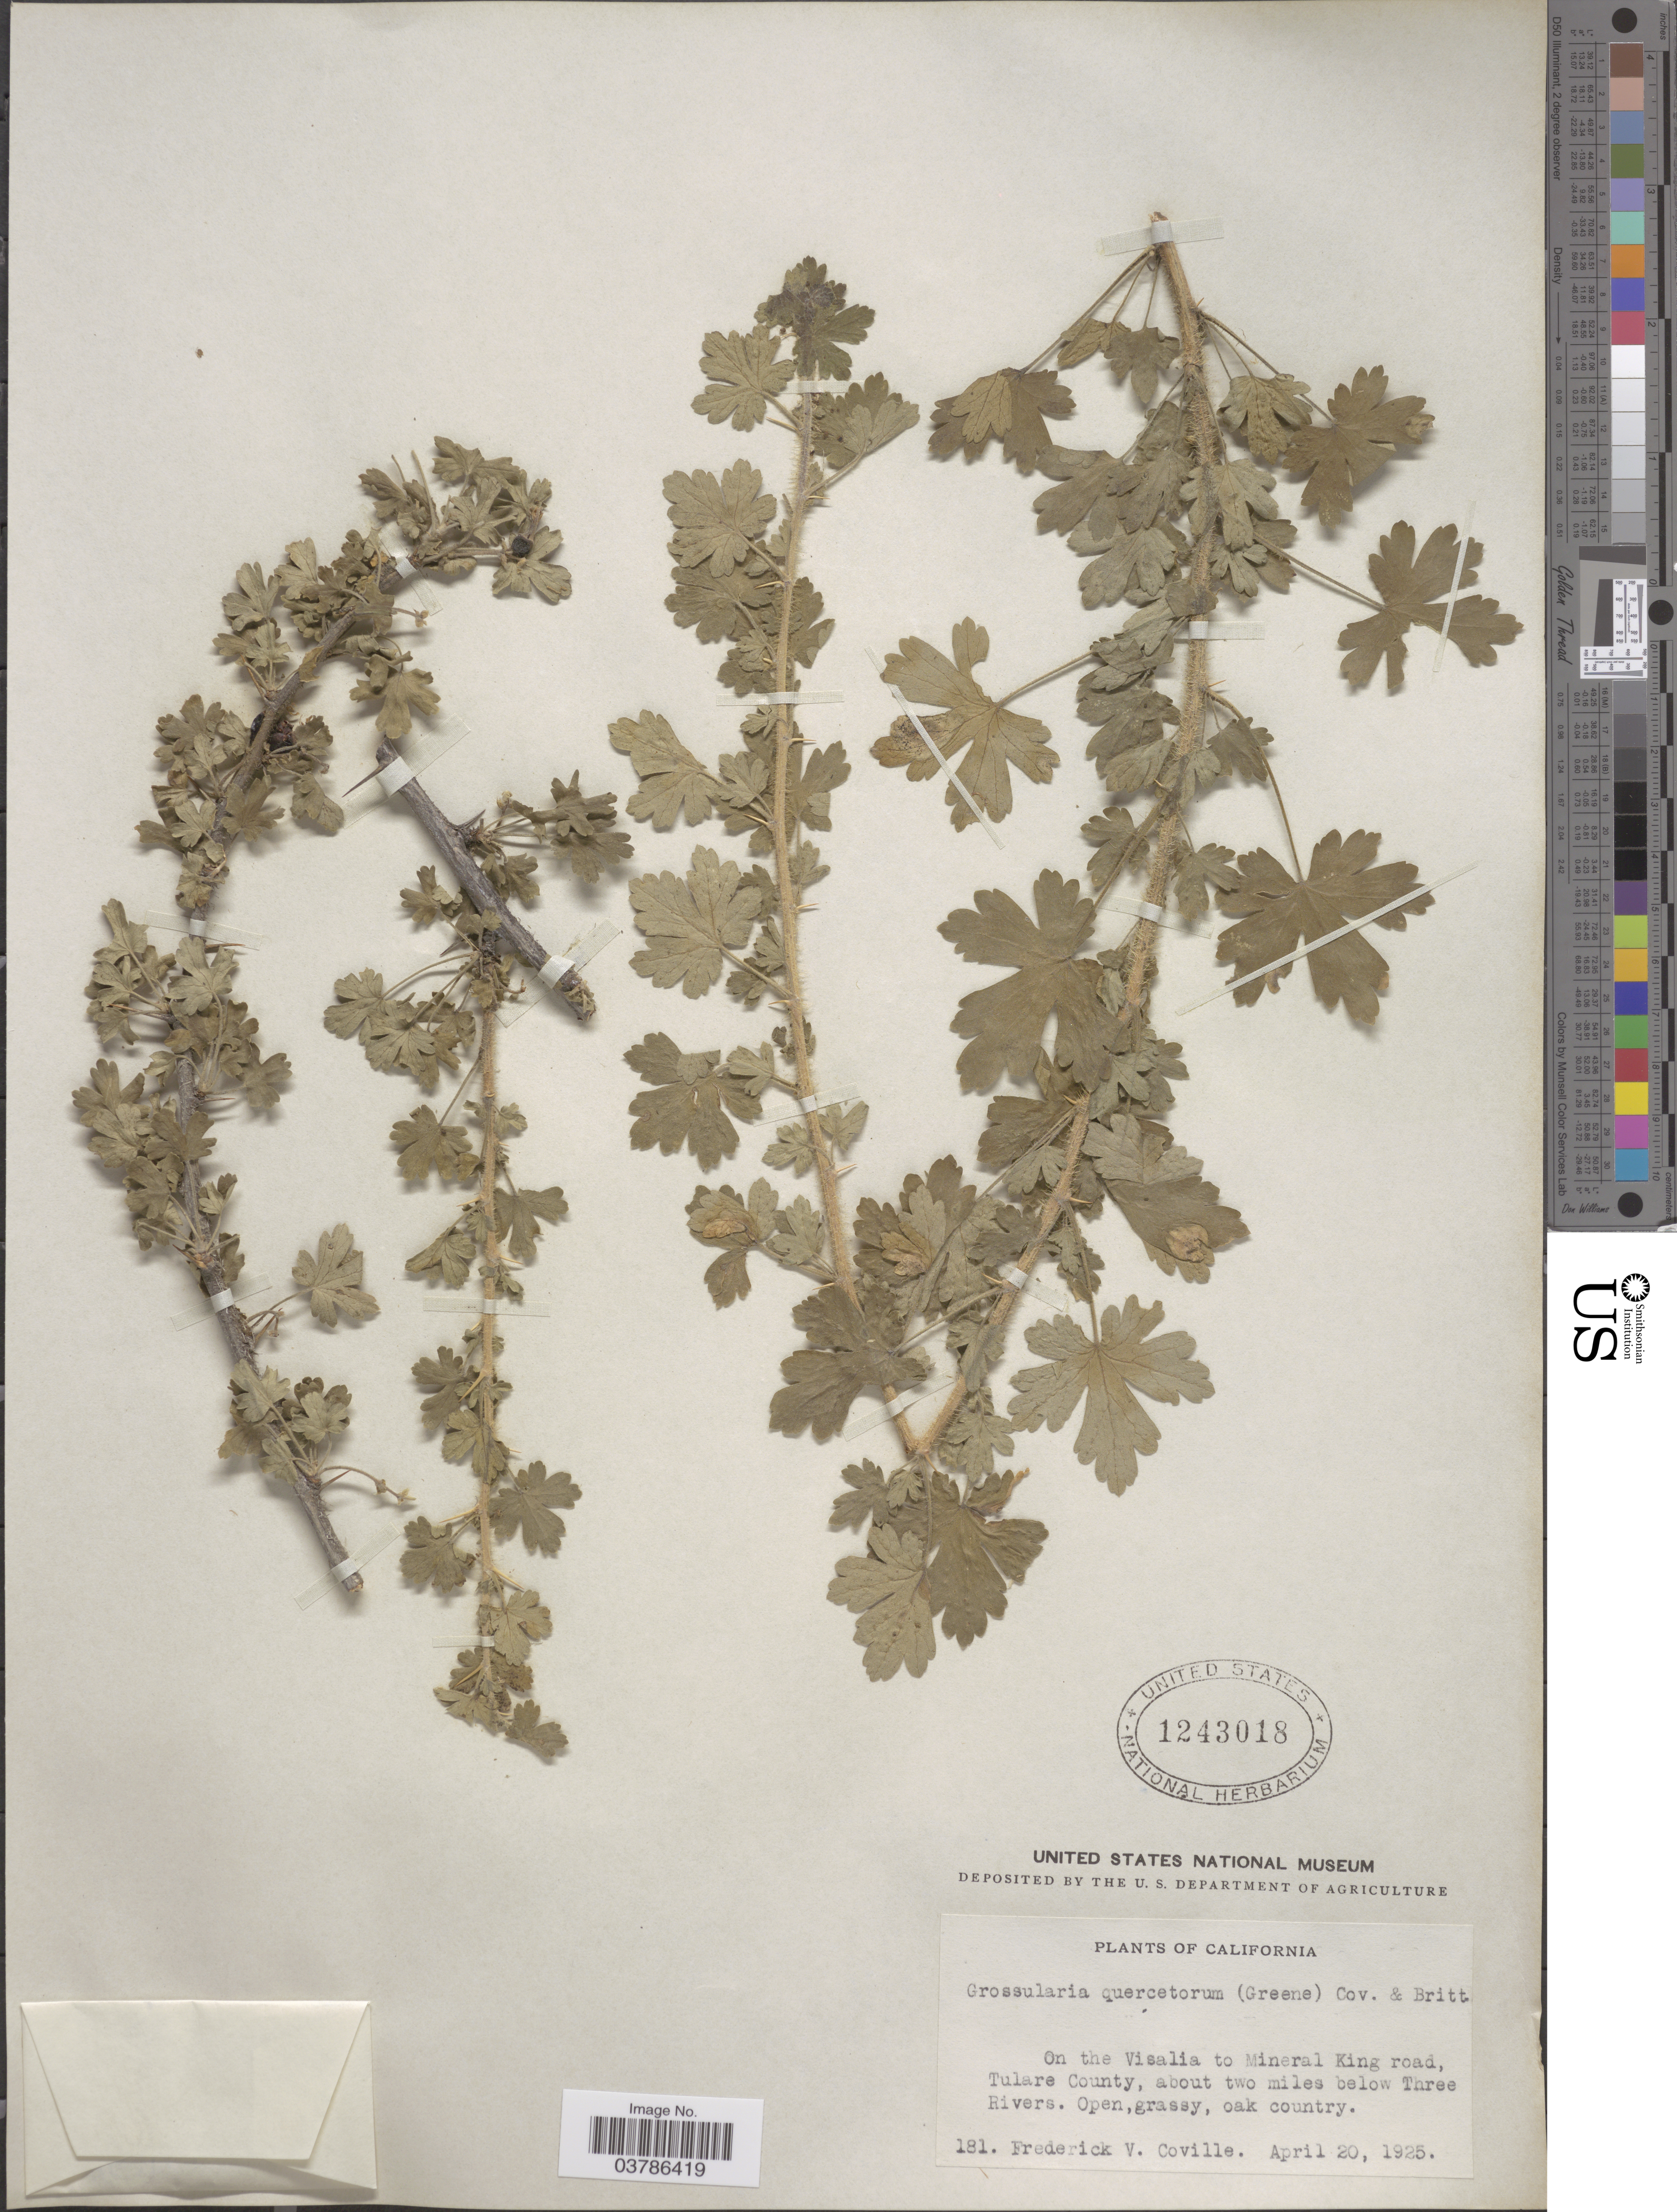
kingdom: Plantae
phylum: Tracheophyta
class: Magnoliopsida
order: Saxifragales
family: Grossulariaceae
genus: Ribes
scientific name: Ribes quercetorum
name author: Greene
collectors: F. V. Coville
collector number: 181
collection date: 1925-04-20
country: United States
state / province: California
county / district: Tulare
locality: On the Visalia to Mineral King road, Tulare County, about two miles below Three Rivers.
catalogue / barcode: US 1243018